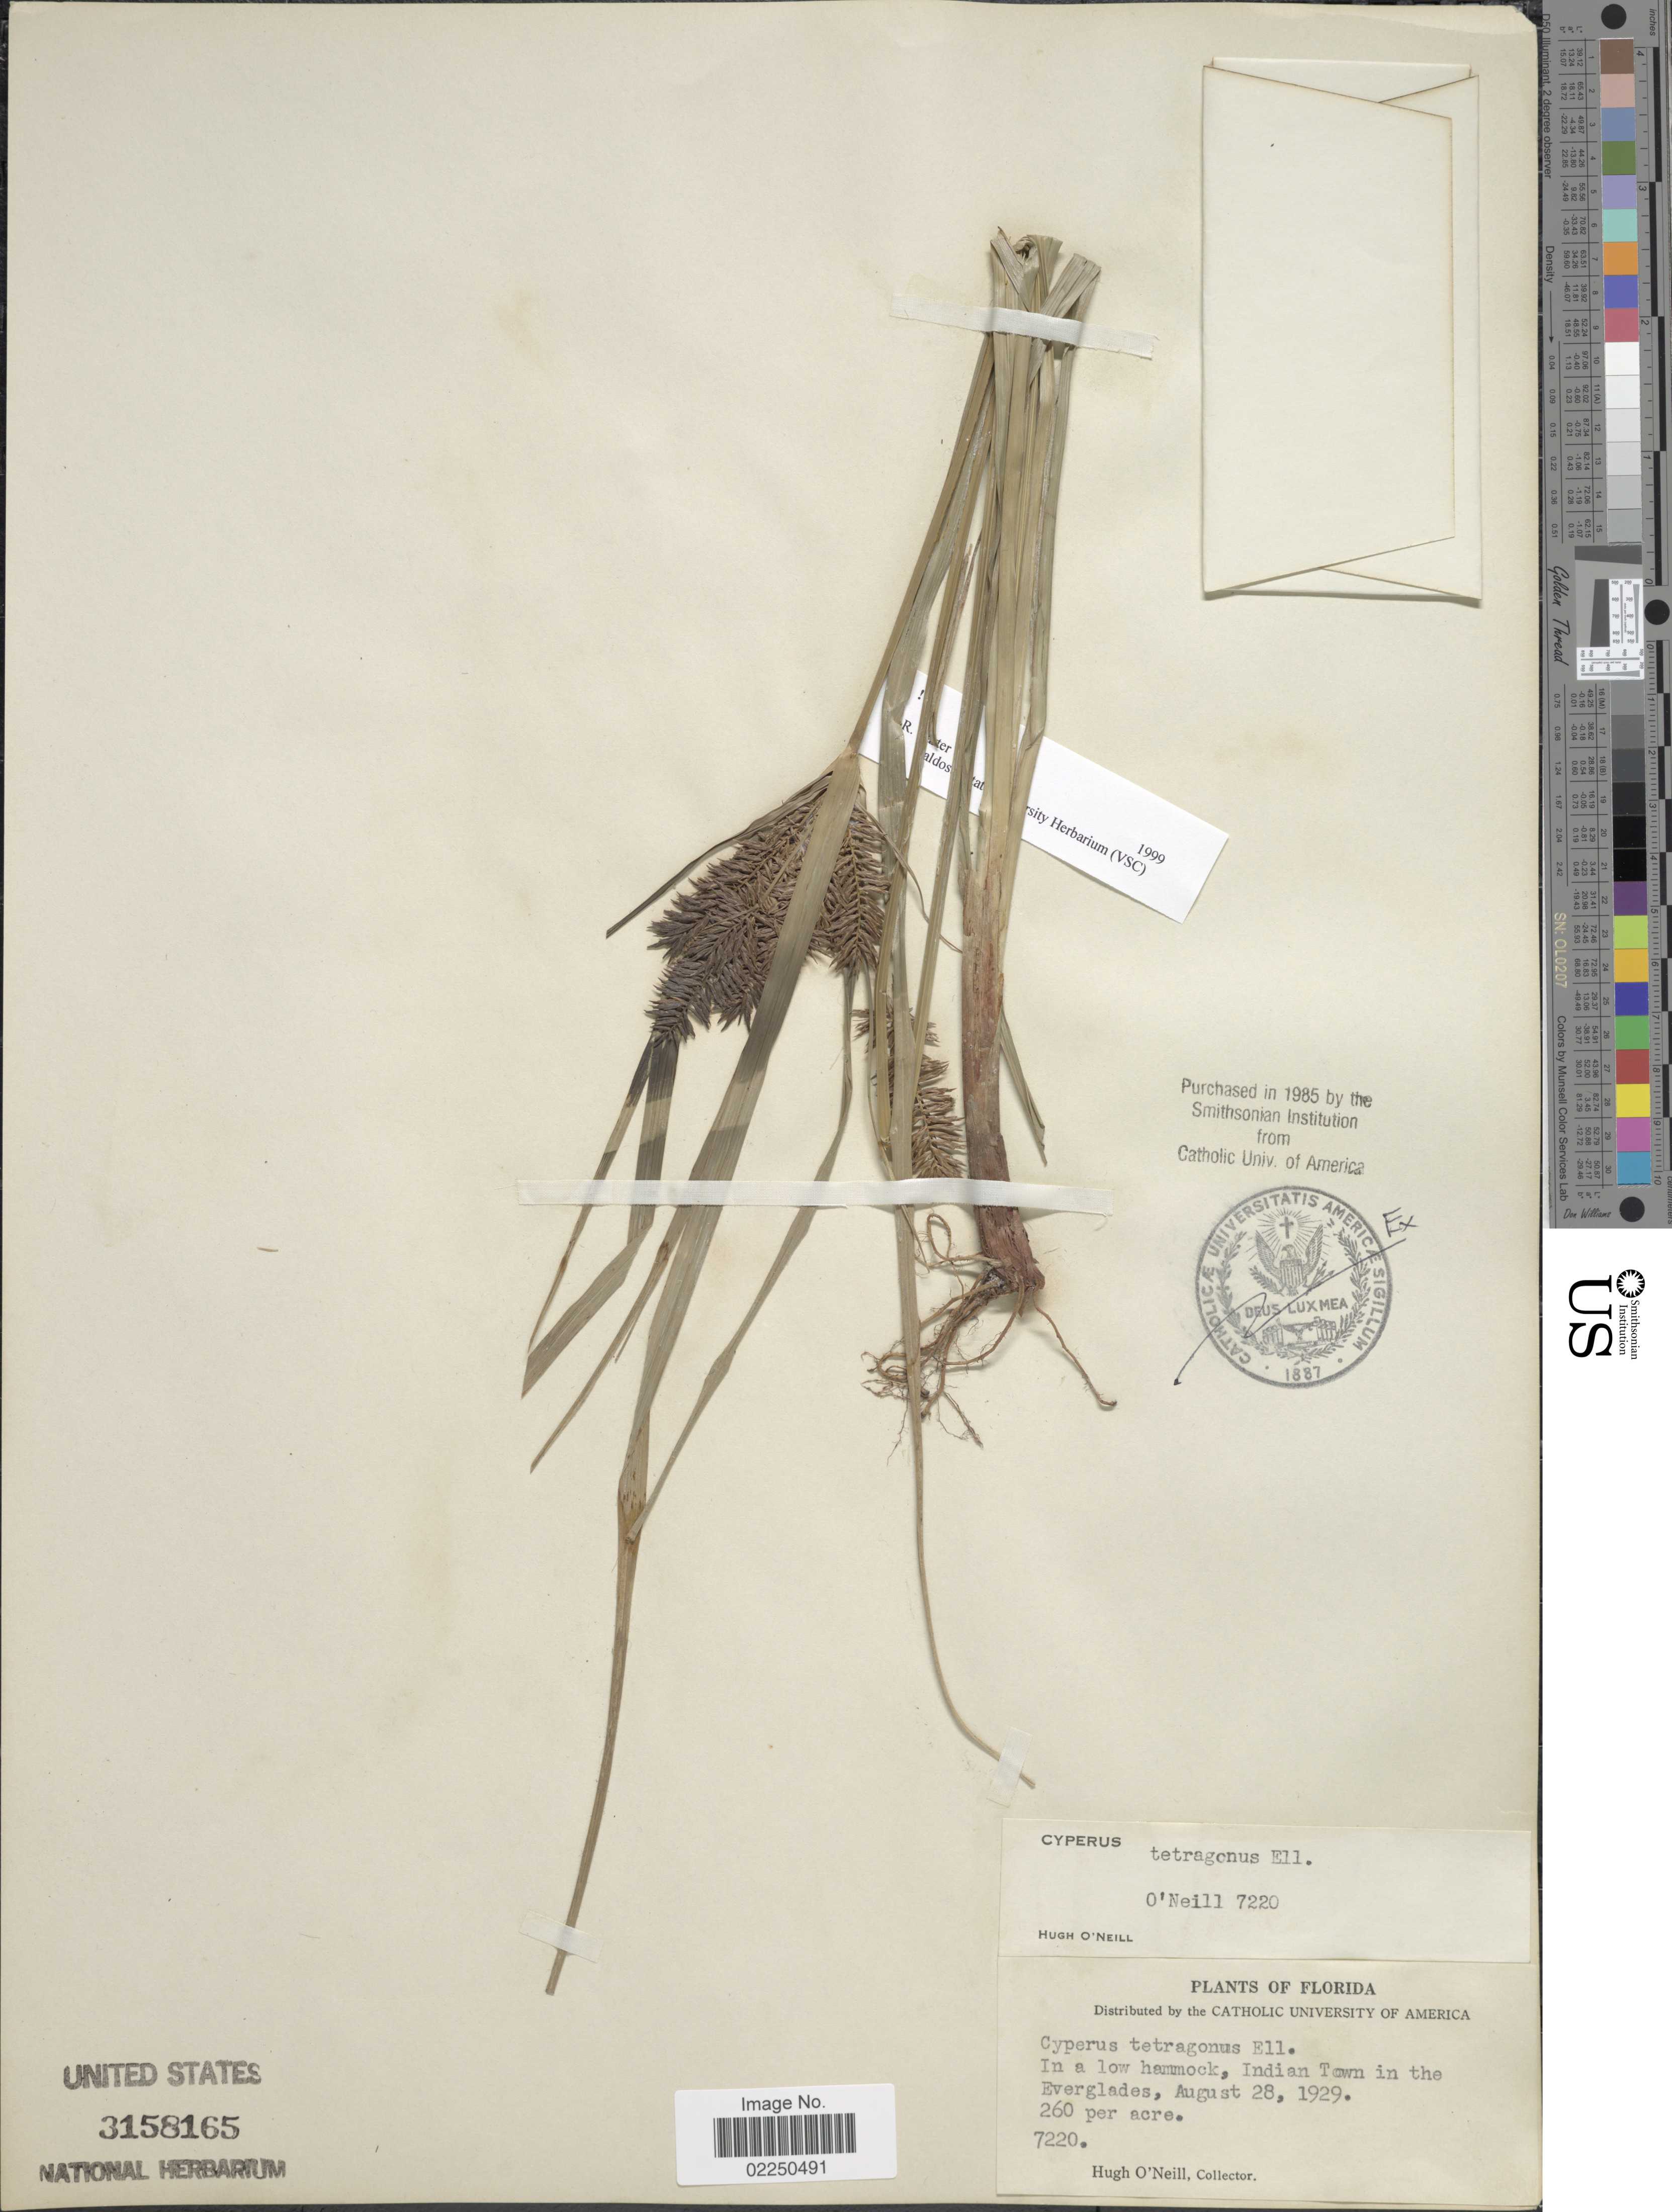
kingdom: Plantae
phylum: Tracheophyta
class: Liliopsida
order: Poales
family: Cyperaceae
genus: Cyperus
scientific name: Cyperus tetragonus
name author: Elliott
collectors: H. O'Neill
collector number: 7220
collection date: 1929-08-28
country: United States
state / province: Florida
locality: In a low hammock, Indian Town in the Everglades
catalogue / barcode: US 3158165